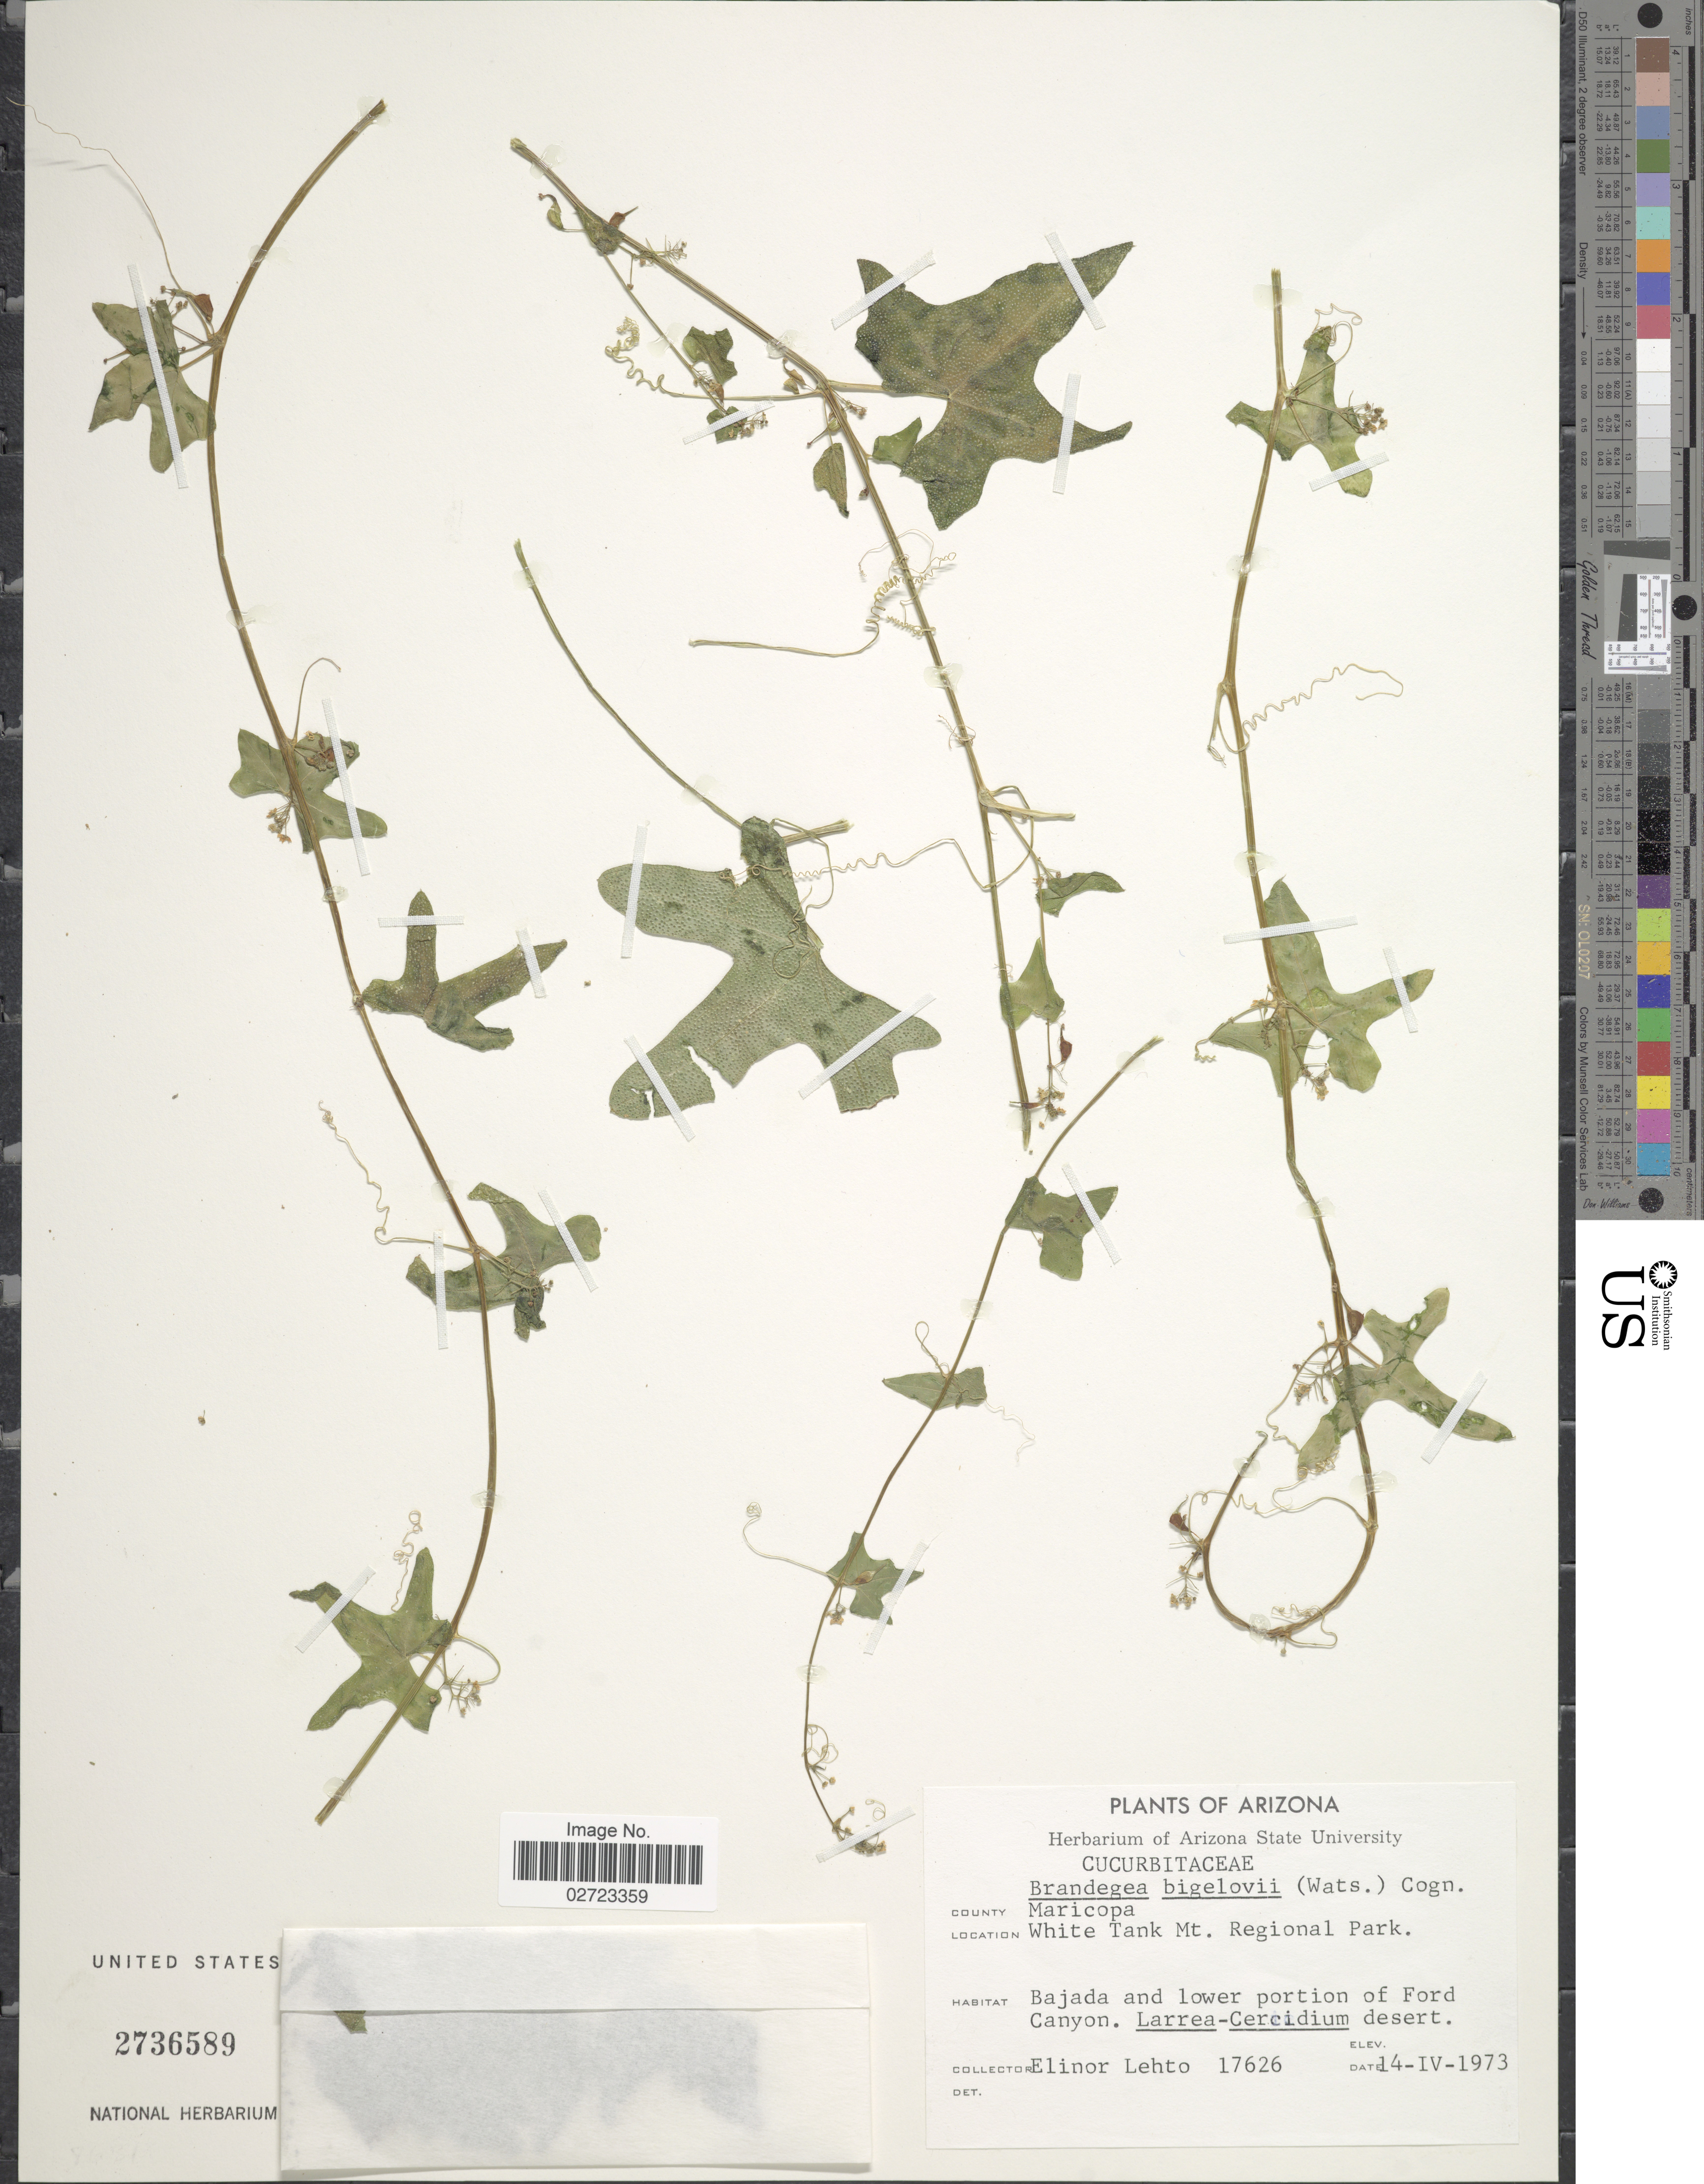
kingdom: Plantae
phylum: Tracheophyta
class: Magnoliopsida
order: Cucurbitales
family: Cucurbitaceae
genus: Brandegea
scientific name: Brandegea bigelovii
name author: (Watson) Cogn.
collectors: E. Lehto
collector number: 17626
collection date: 1973-04-14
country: United States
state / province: Arizona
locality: County Maricopa, White Tank Mt. Regional Park, Bajada and lower portion of Ford Canyon.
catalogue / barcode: US 2736589